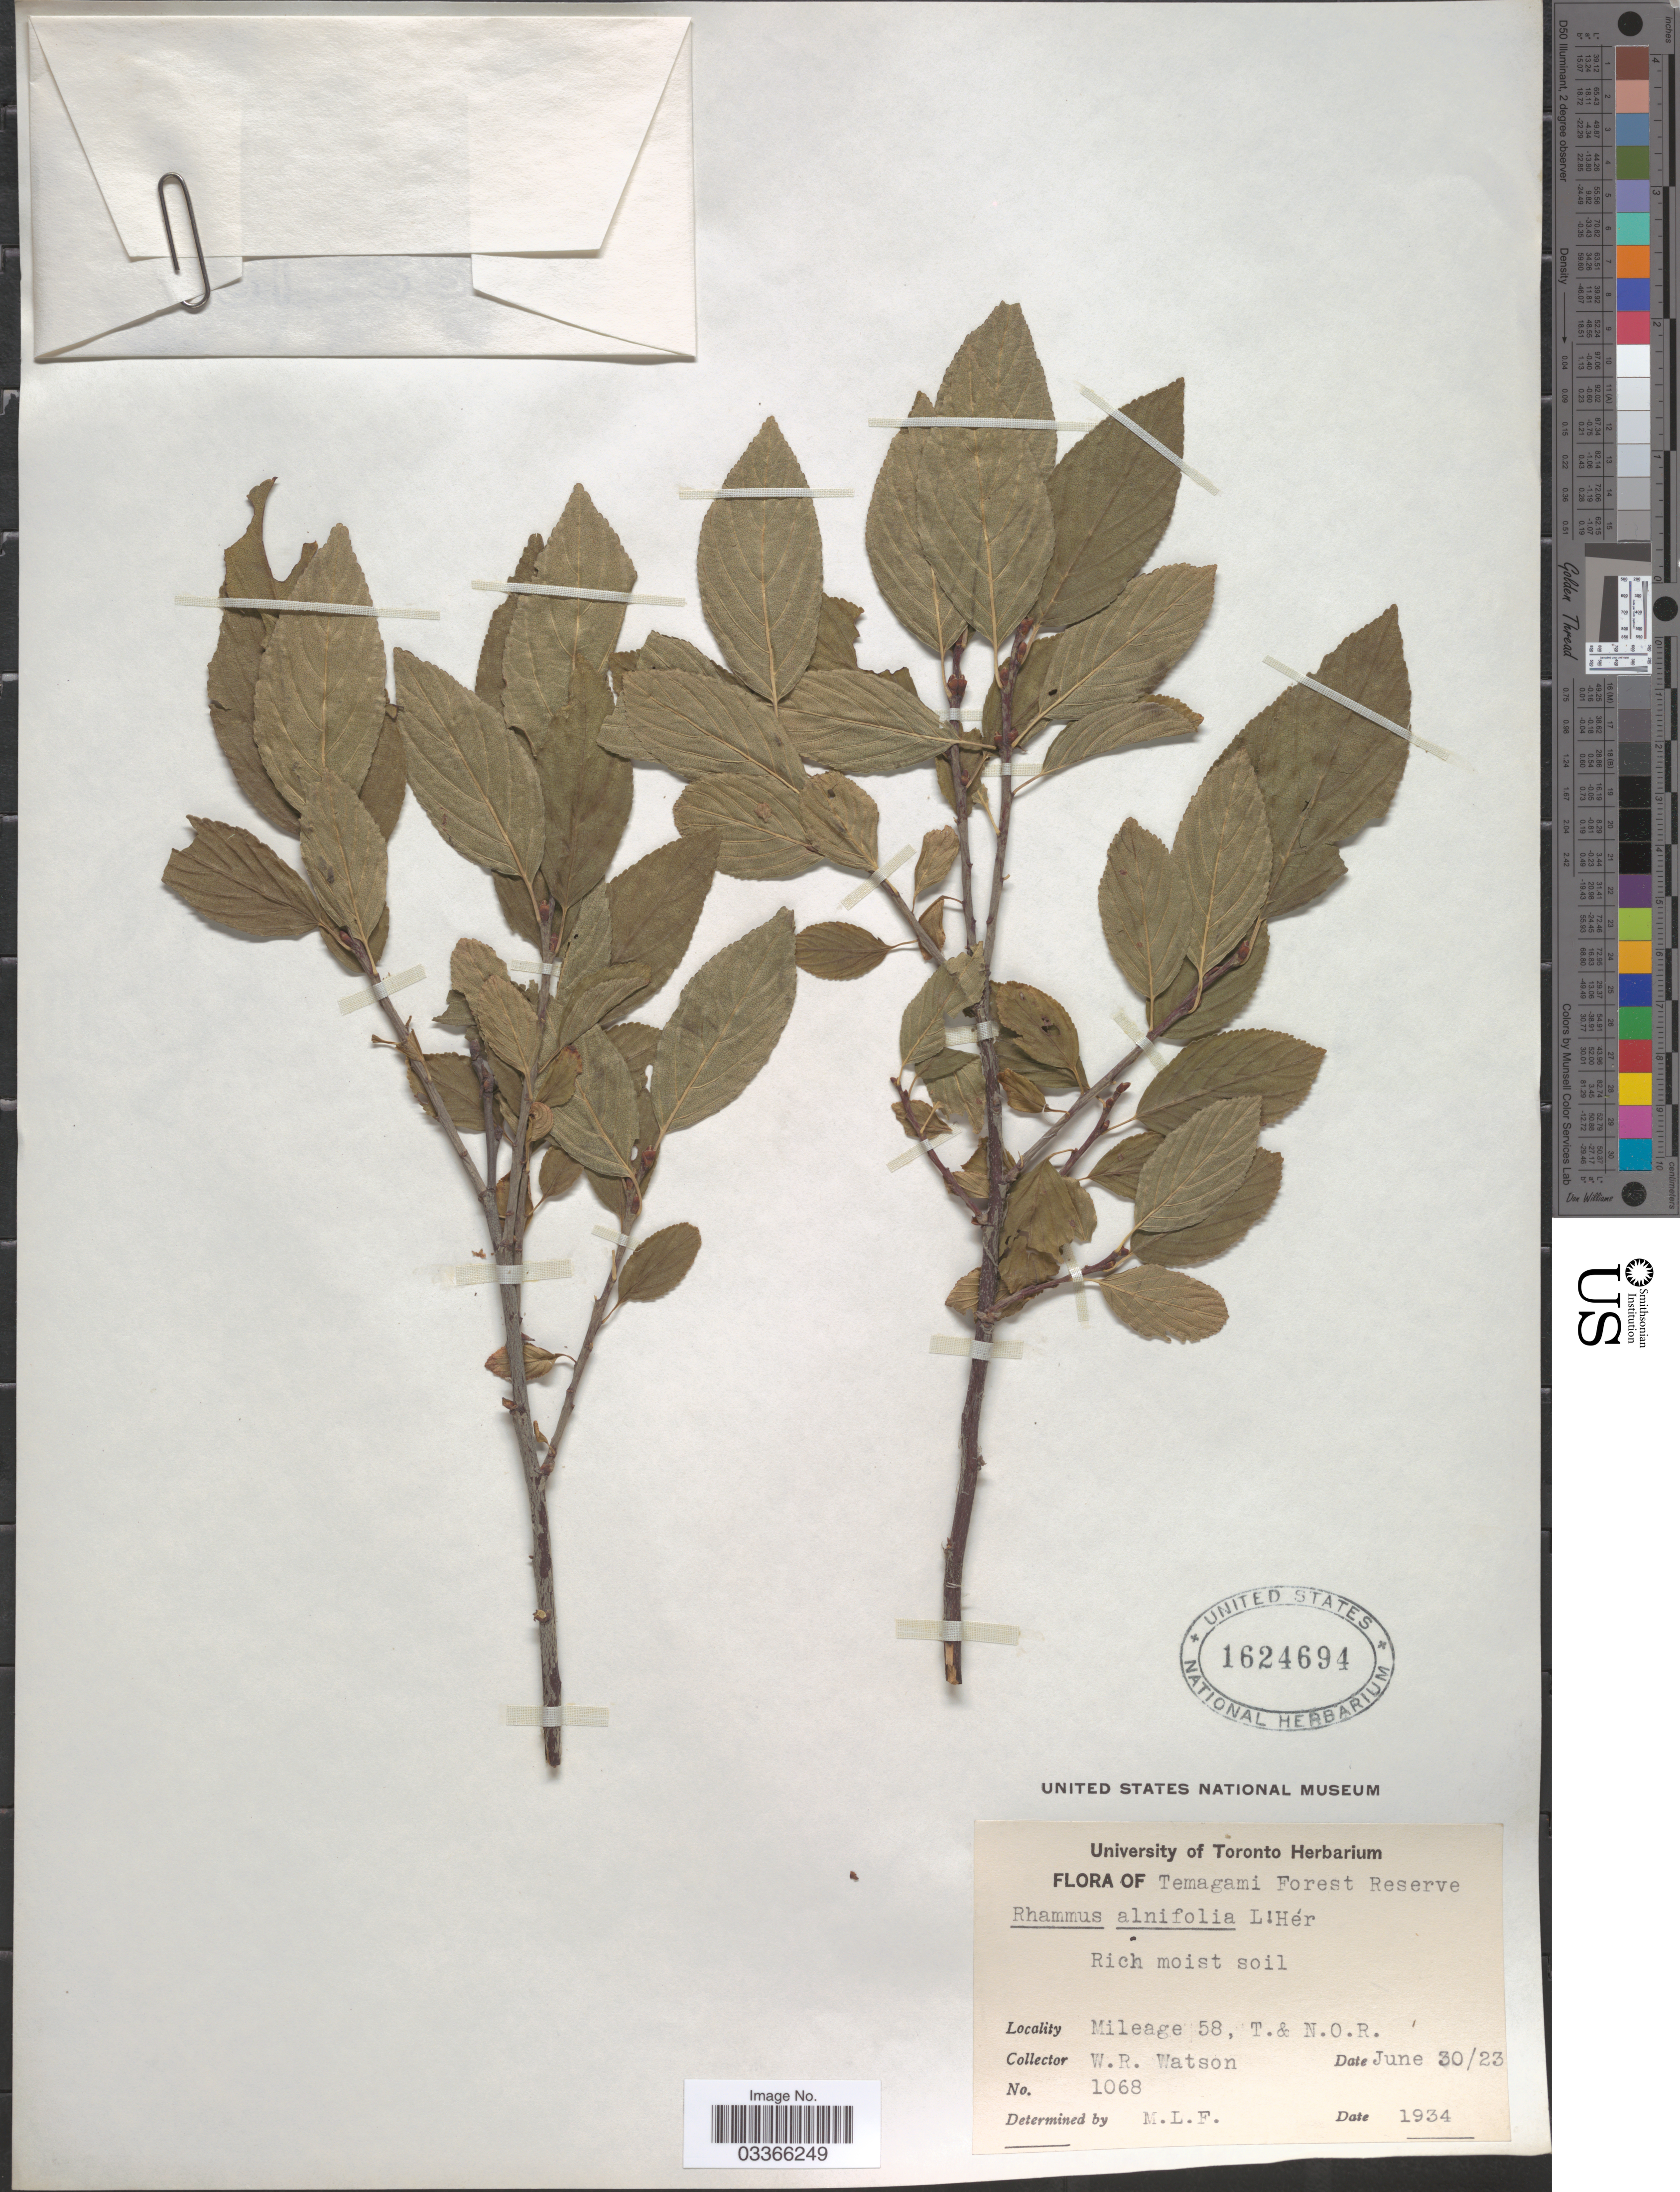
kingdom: Plantae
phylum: Tracheophyta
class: Magnoliopsida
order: Rosales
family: Rhamnaceae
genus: Rhamnus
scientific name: Rhamnus alnifolia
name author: L'Hér.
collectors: W. R. Watson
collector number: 1068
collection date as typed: Transcribed d/m/y: 30/6/23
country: Canada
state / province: Ontario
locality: Temagami Forest Reserve, Mileage 58, T. & N.O.R.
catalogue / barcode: US 1624694